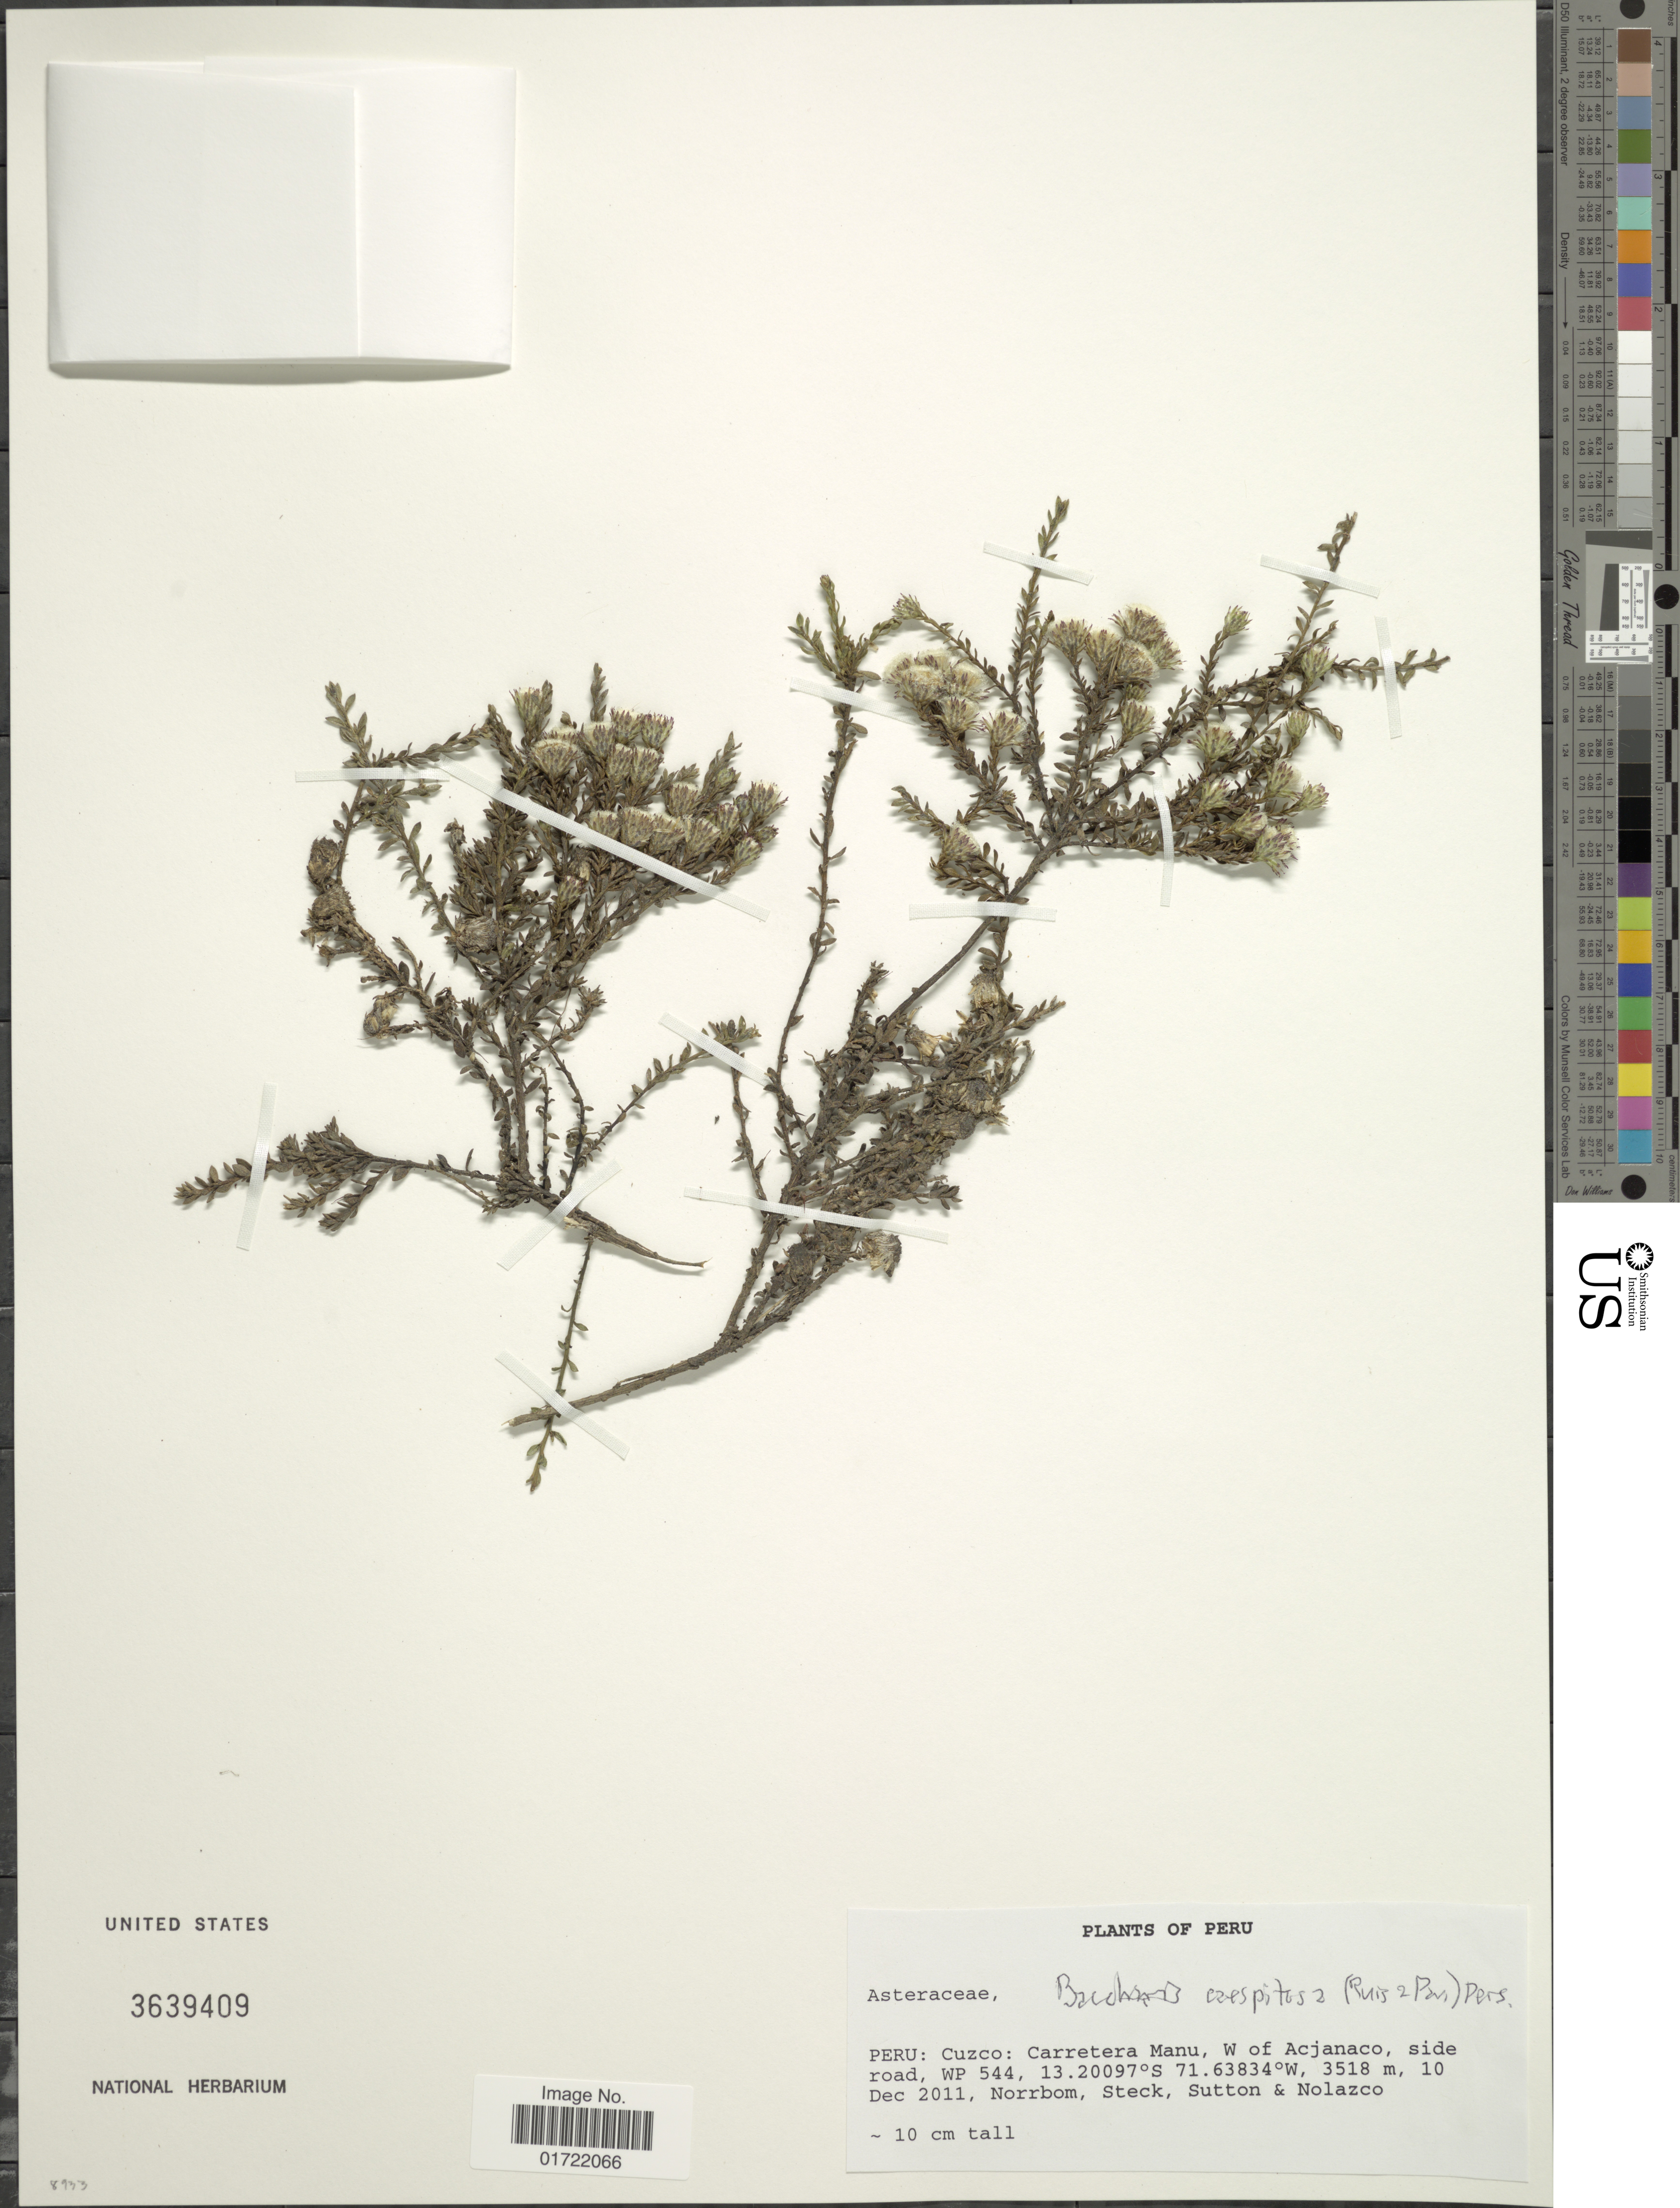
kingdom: Plantae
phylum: Tracheophyta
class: Magnoliopsida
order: Asterales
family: Asteraceae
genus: Baccharis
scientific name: Baccharis caespitosa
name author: (Ruiz & Pav.) Pers.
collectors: A. L. Norrbom, Steck, Sutton, -- & Nolazco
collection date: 2011-12-10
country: Peru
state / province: Cusco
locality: Carretera Manu, W of Acjanaco, side road WP 544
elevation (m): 3518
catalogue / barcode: US 3639409